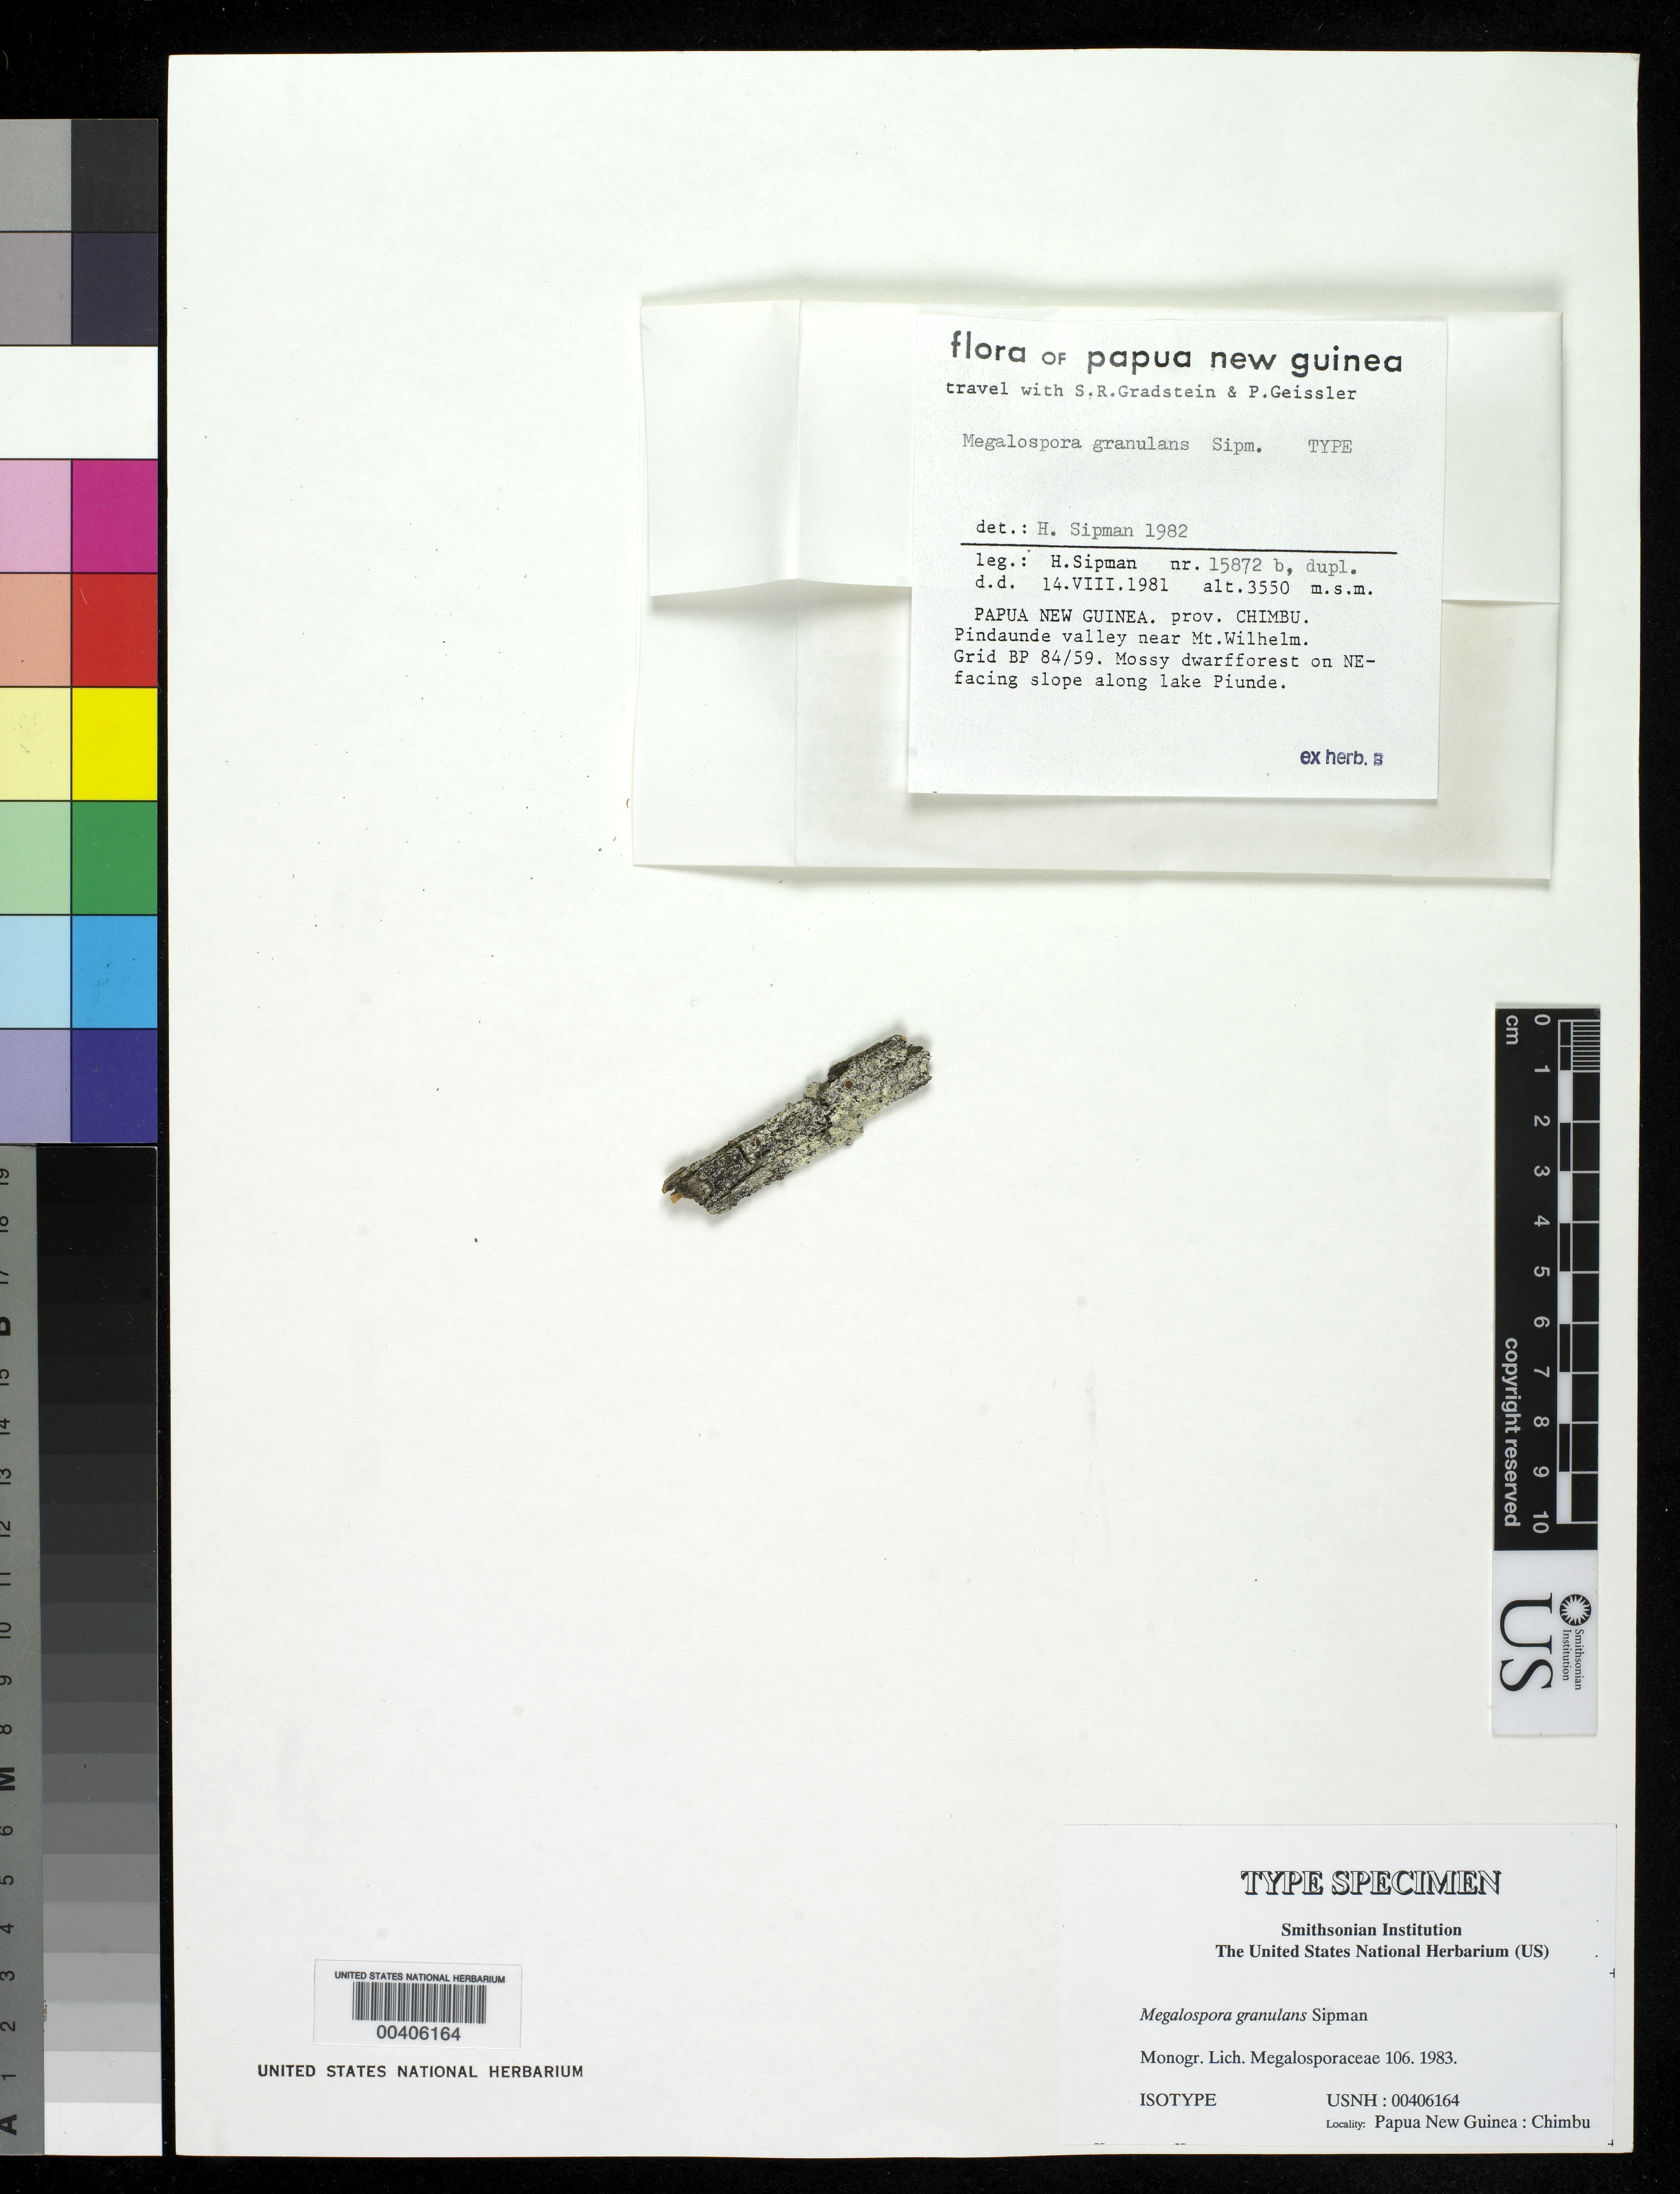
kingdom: Fungi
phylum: Ascomycota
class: Lecanoromycetes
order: Teloschistales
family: Megalosporaceae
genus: Megalospora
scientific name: Megalospora granulans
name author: Sipman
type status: Isotype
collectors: H. Sipman, S. R. Gradstein & P. Geissler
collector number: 15872 B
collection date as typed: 14 Aug 1981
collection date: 1981-08-14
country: Papua New Guinea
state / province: Chimbu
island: New Guinea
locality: Pindaunde Valley near Mt. Wilhelm, Grid BP 84/59.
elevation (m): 3550